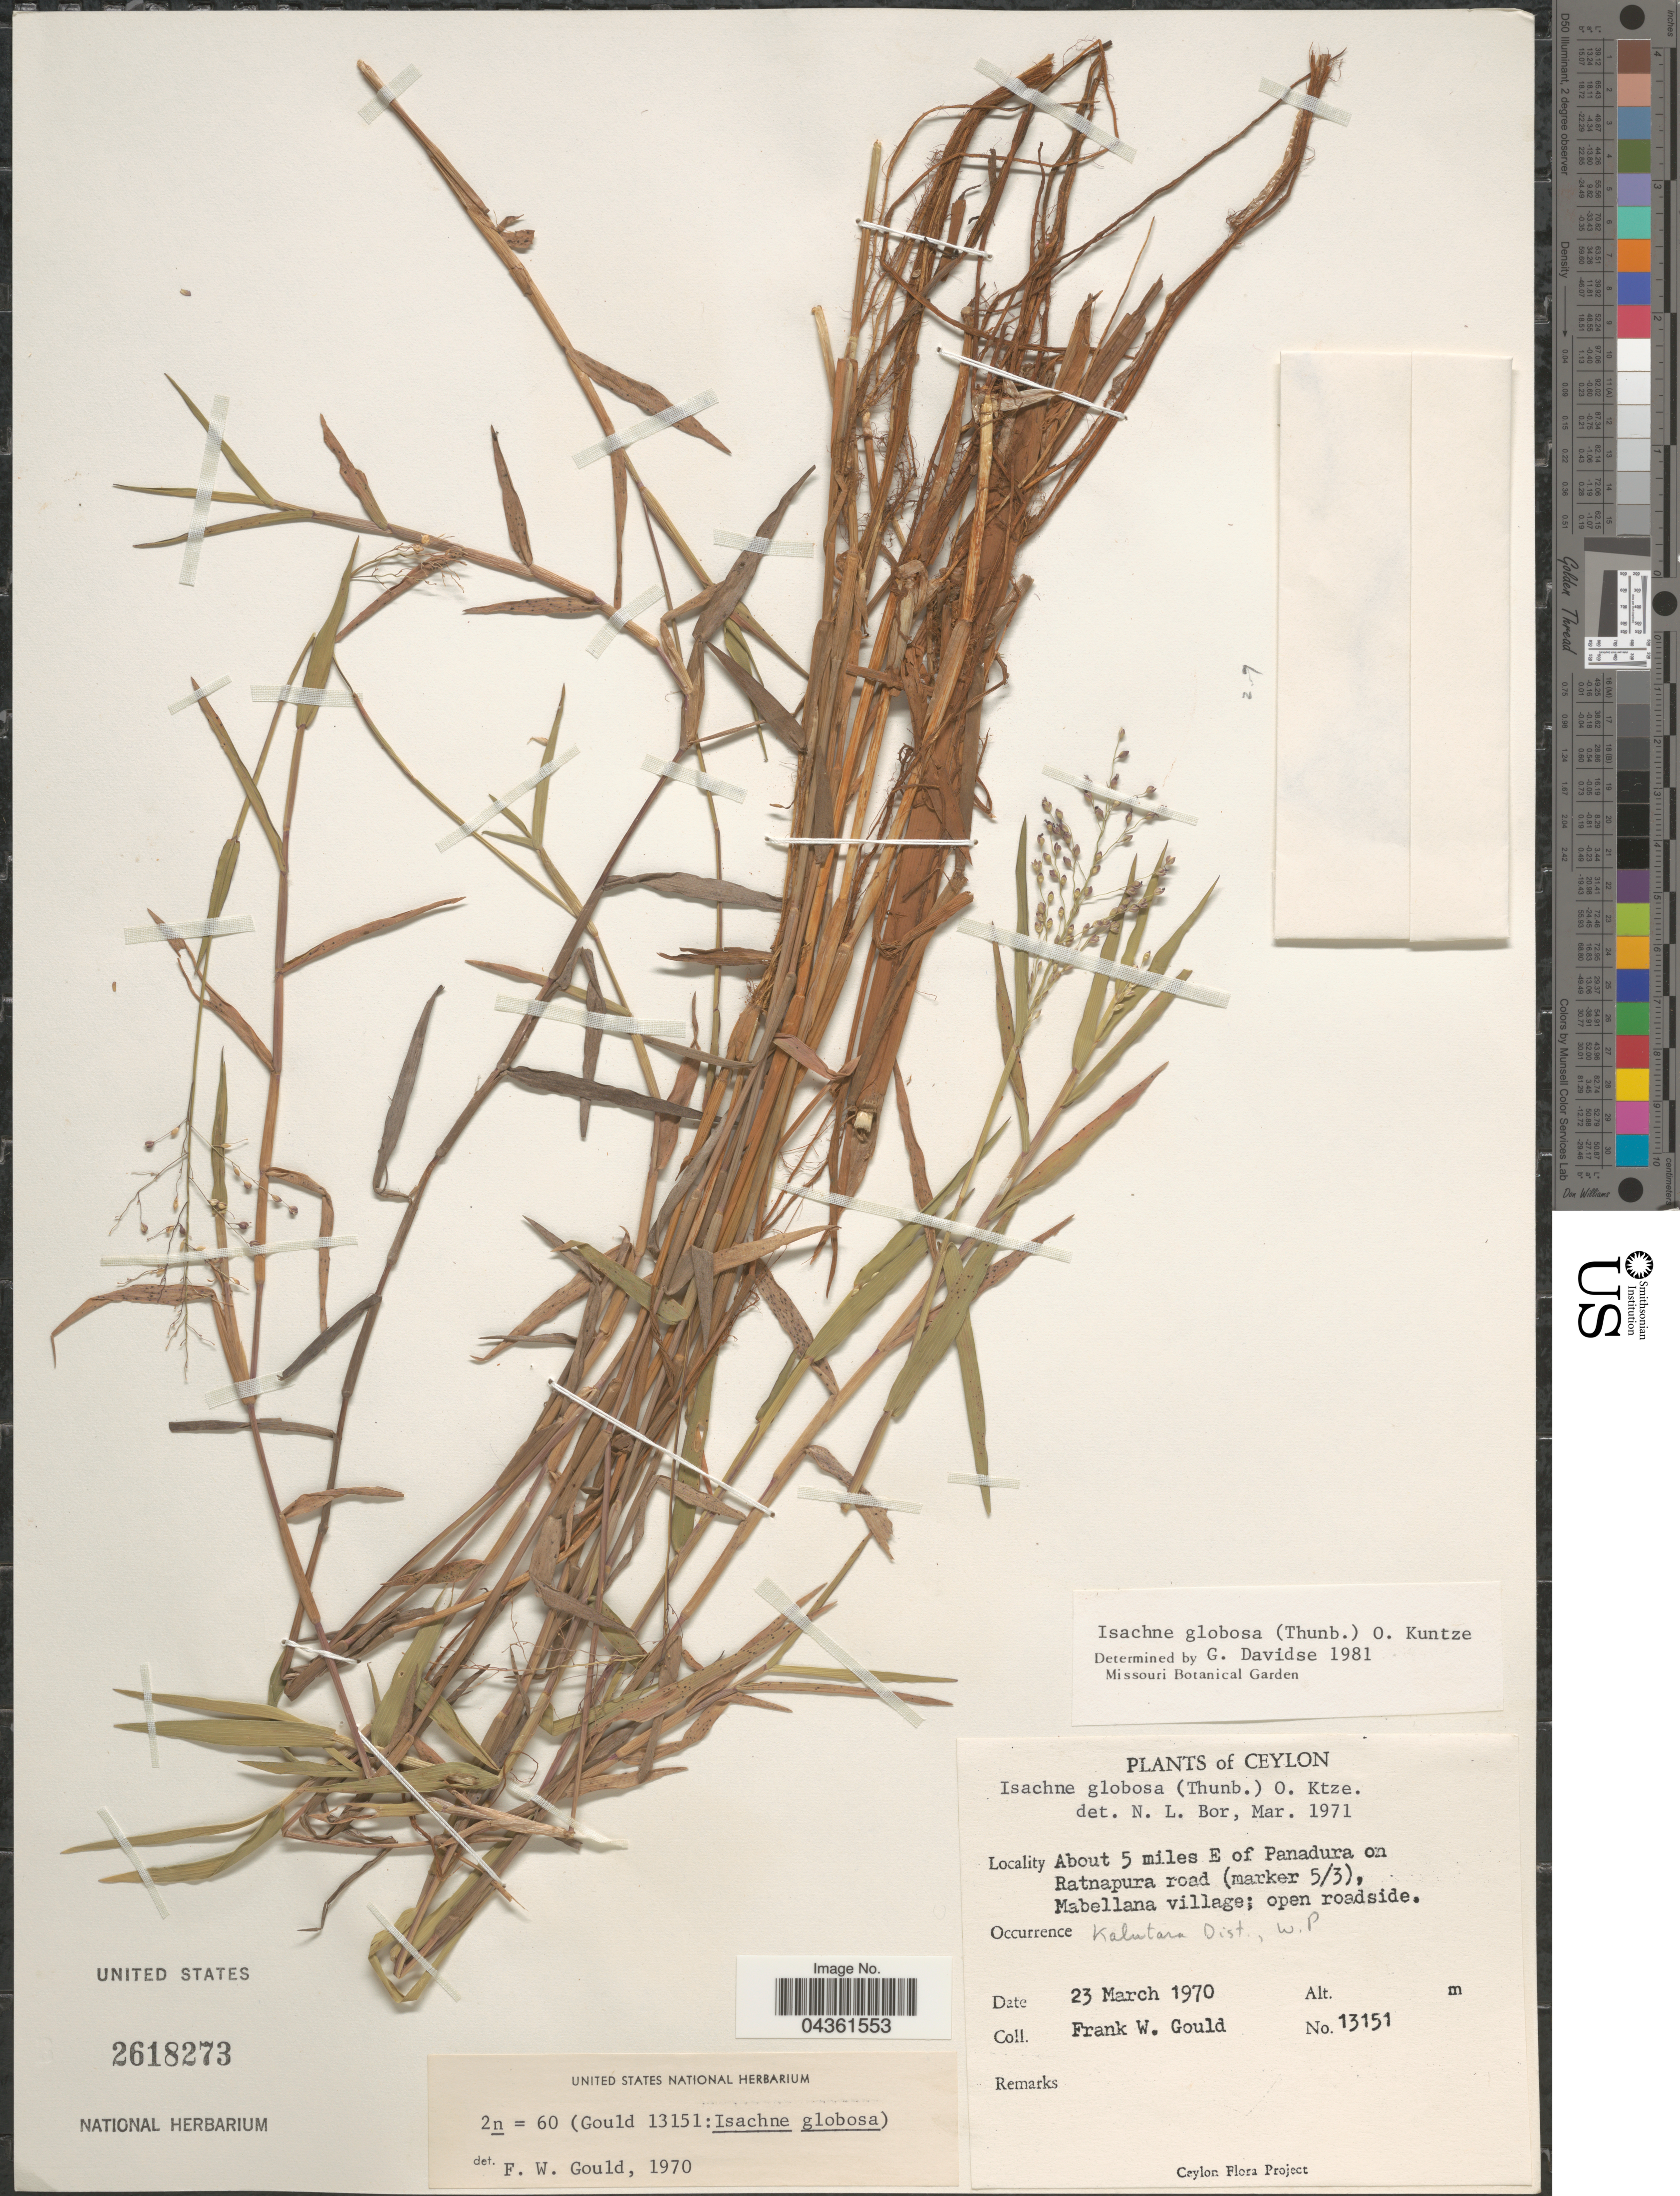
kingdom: Plantae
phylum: Tracheophyta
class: Liliopsida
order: Poales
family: Poaceae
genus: Isachne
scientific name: Isachne globosa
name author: (Thunb.) Kuntze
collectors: F. W. Gould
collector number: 13151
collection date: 1970-03-23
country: Sri Lanka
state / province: Western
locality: Ceylon. About 5 miles E of Panadura on Ratnapura road (marker 5/3), Mabellana village. Kalutara Dist., W.P.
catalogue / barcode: US 2618273